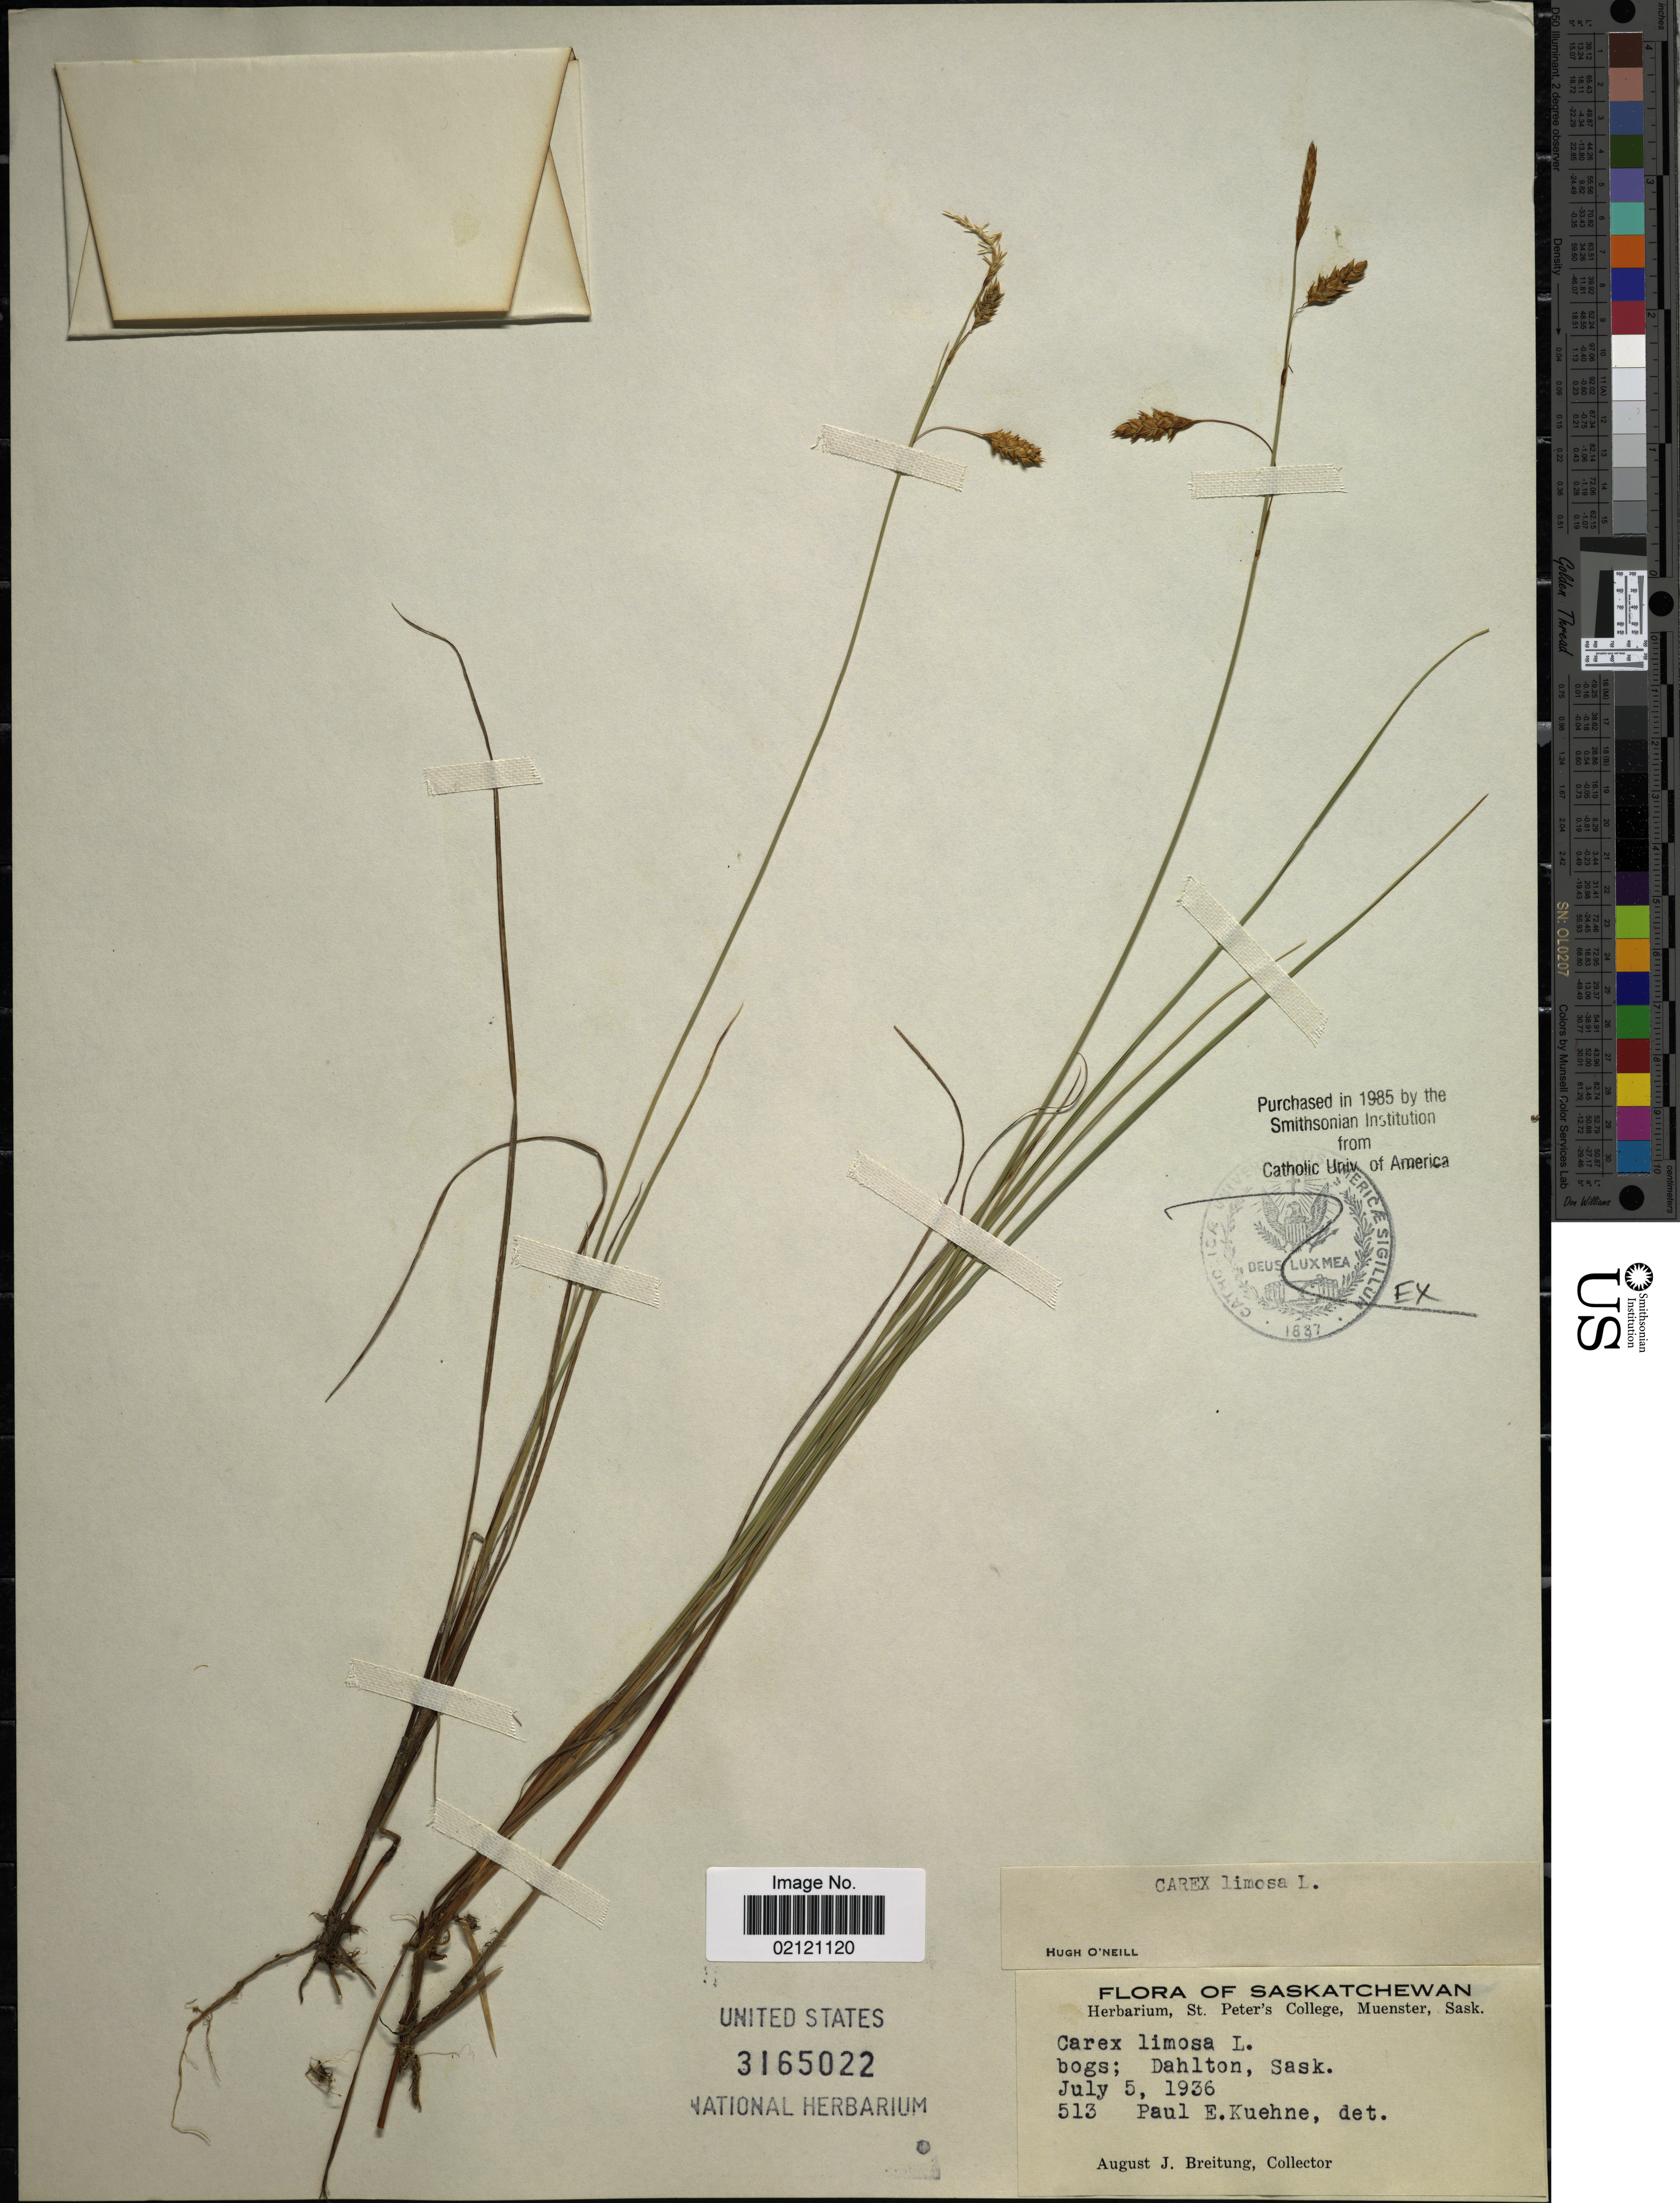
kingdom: Plantae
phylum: Tracheophyta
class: Liliopsida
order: Poales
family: Cyperaceae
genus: Carex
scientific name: Carex limosa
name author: L.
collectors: A. Breitung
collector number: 513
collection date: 1936-07-05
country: Canada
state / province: Saskatchewan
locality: bogs; Dahlton, Sask.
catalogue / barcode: US 3165022